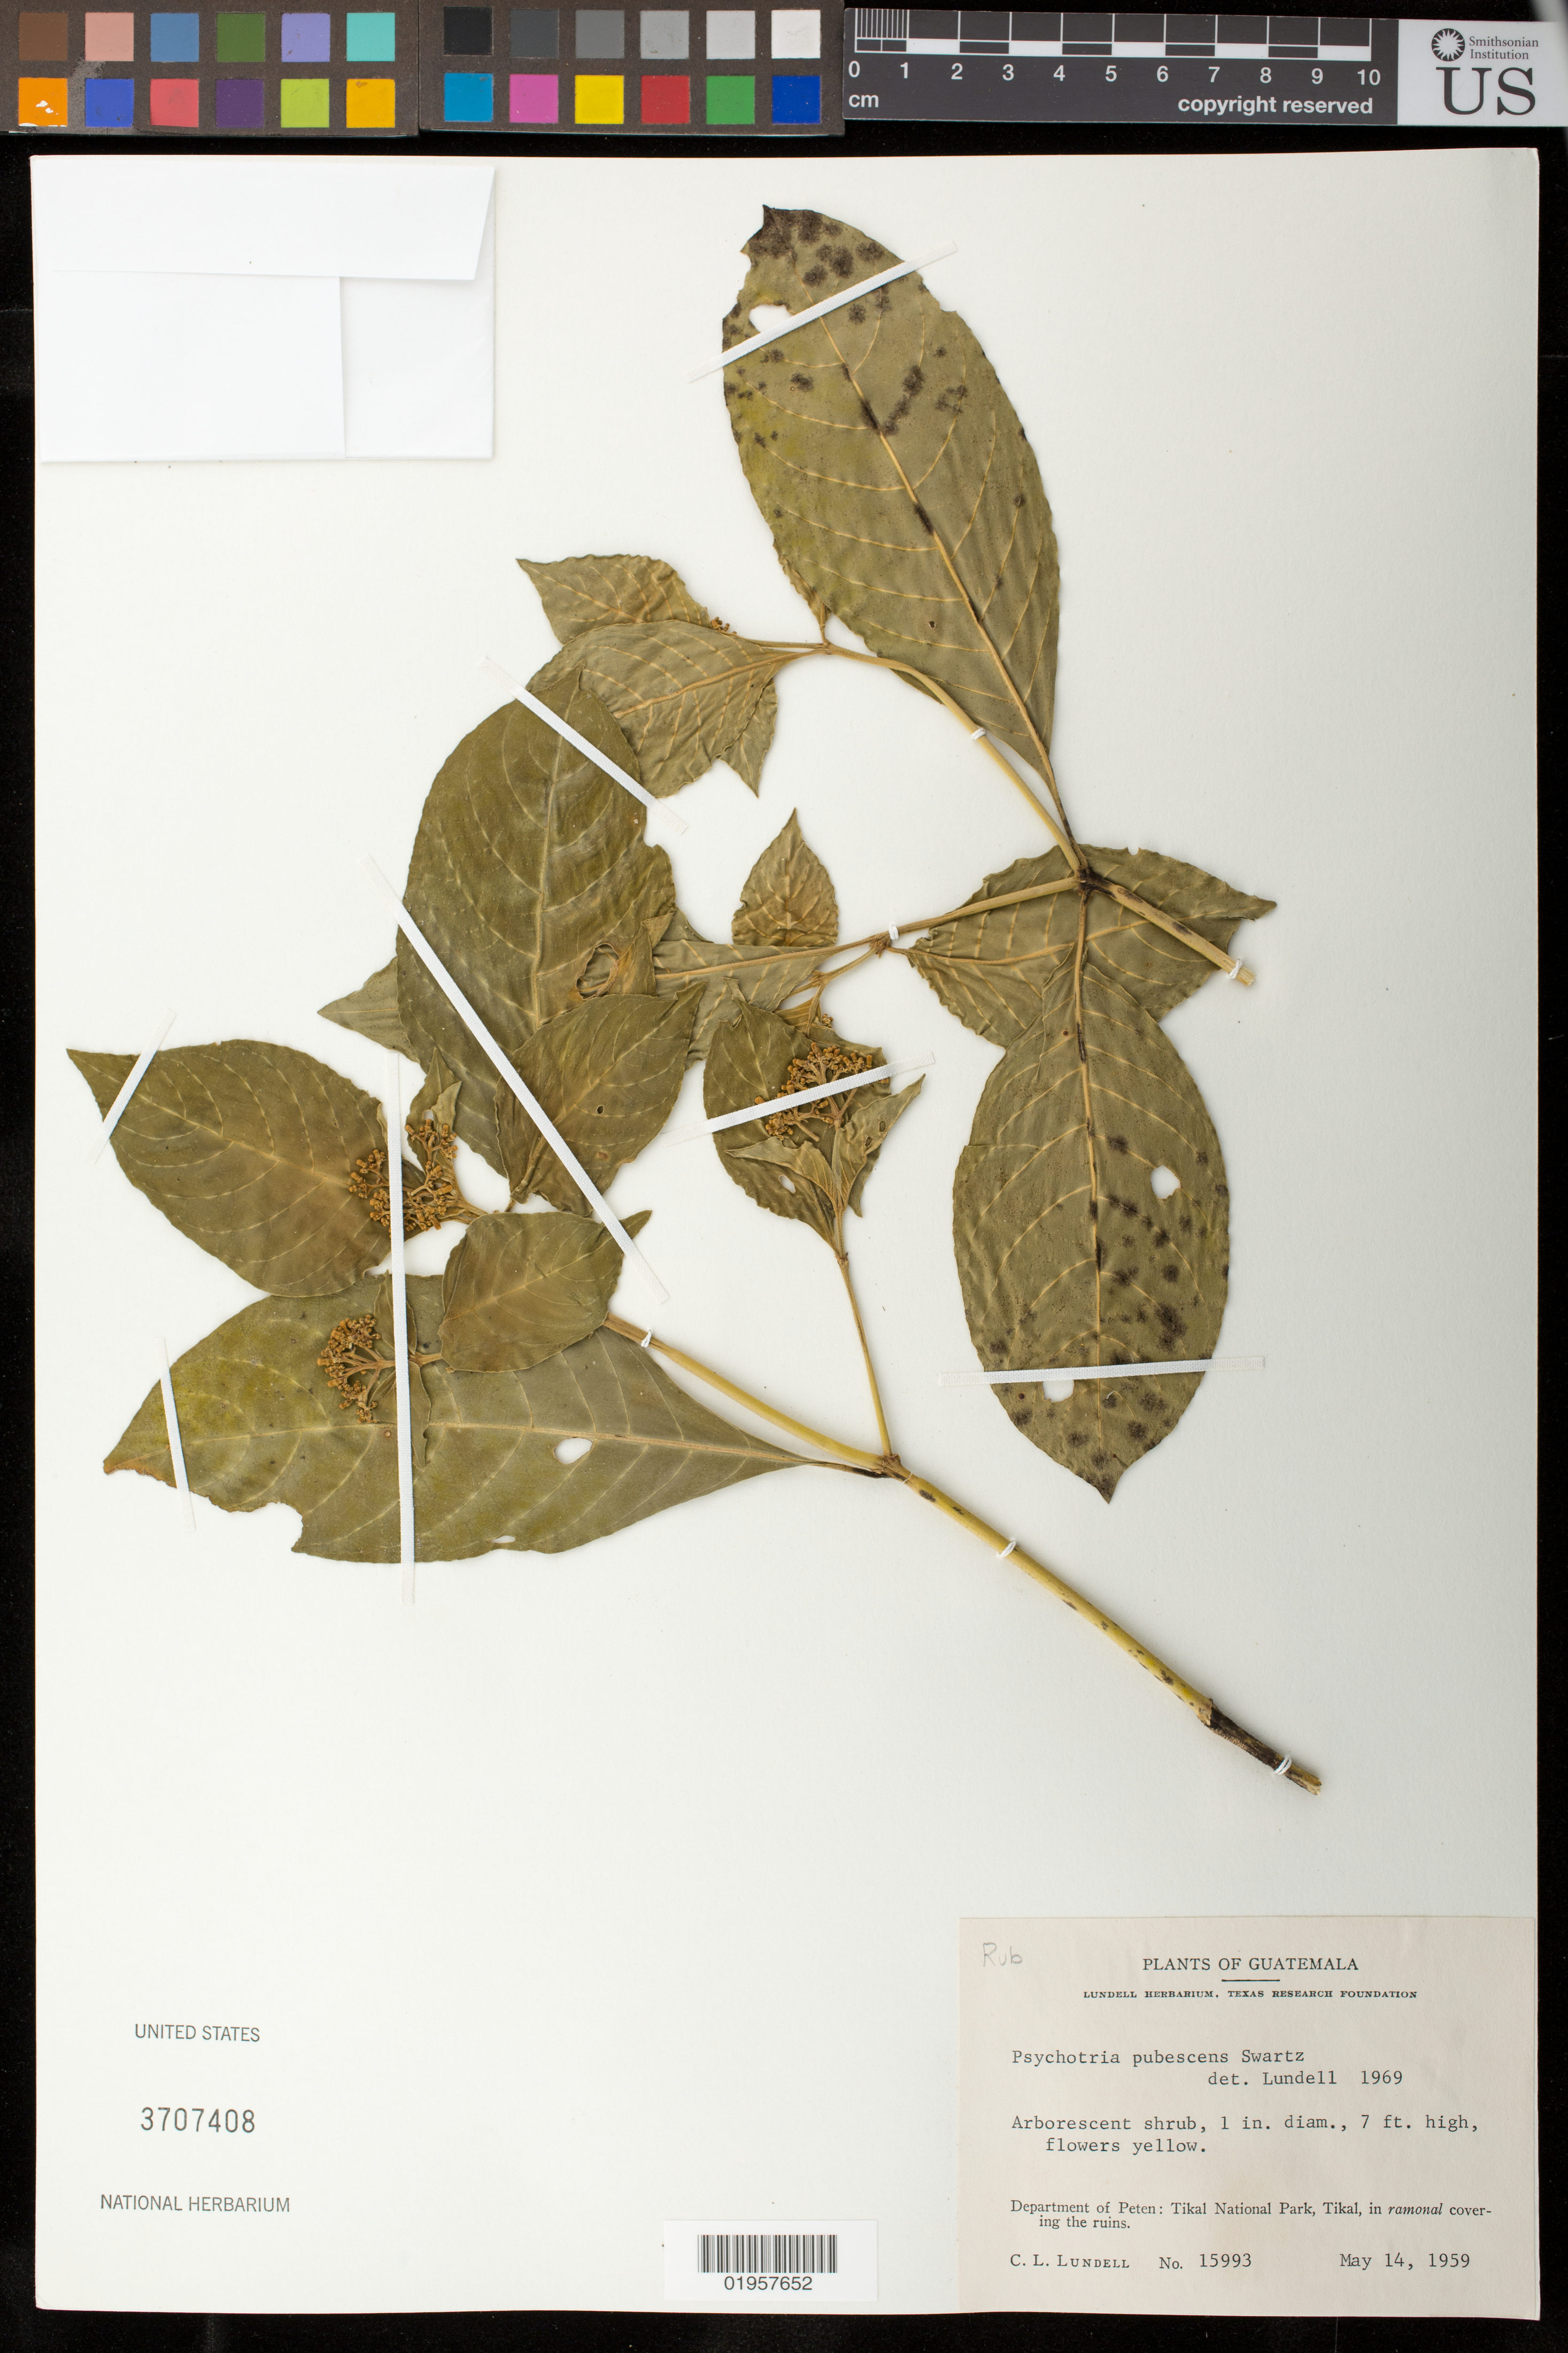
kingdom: Plantae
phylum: Tracheophyta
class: Magnoliopsida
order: Gentianales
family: Rubiaceae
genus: Psychotria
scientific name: Psychotria pubescens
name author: Sw.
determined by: Lundell, C. L.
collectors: C. L. Lundell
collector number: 15993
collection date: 1959-05-14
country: Guatemala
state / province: El Petén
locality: Tikal National Park, Tikal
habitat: In ramonal covering the ruins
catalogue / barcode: US 3707408